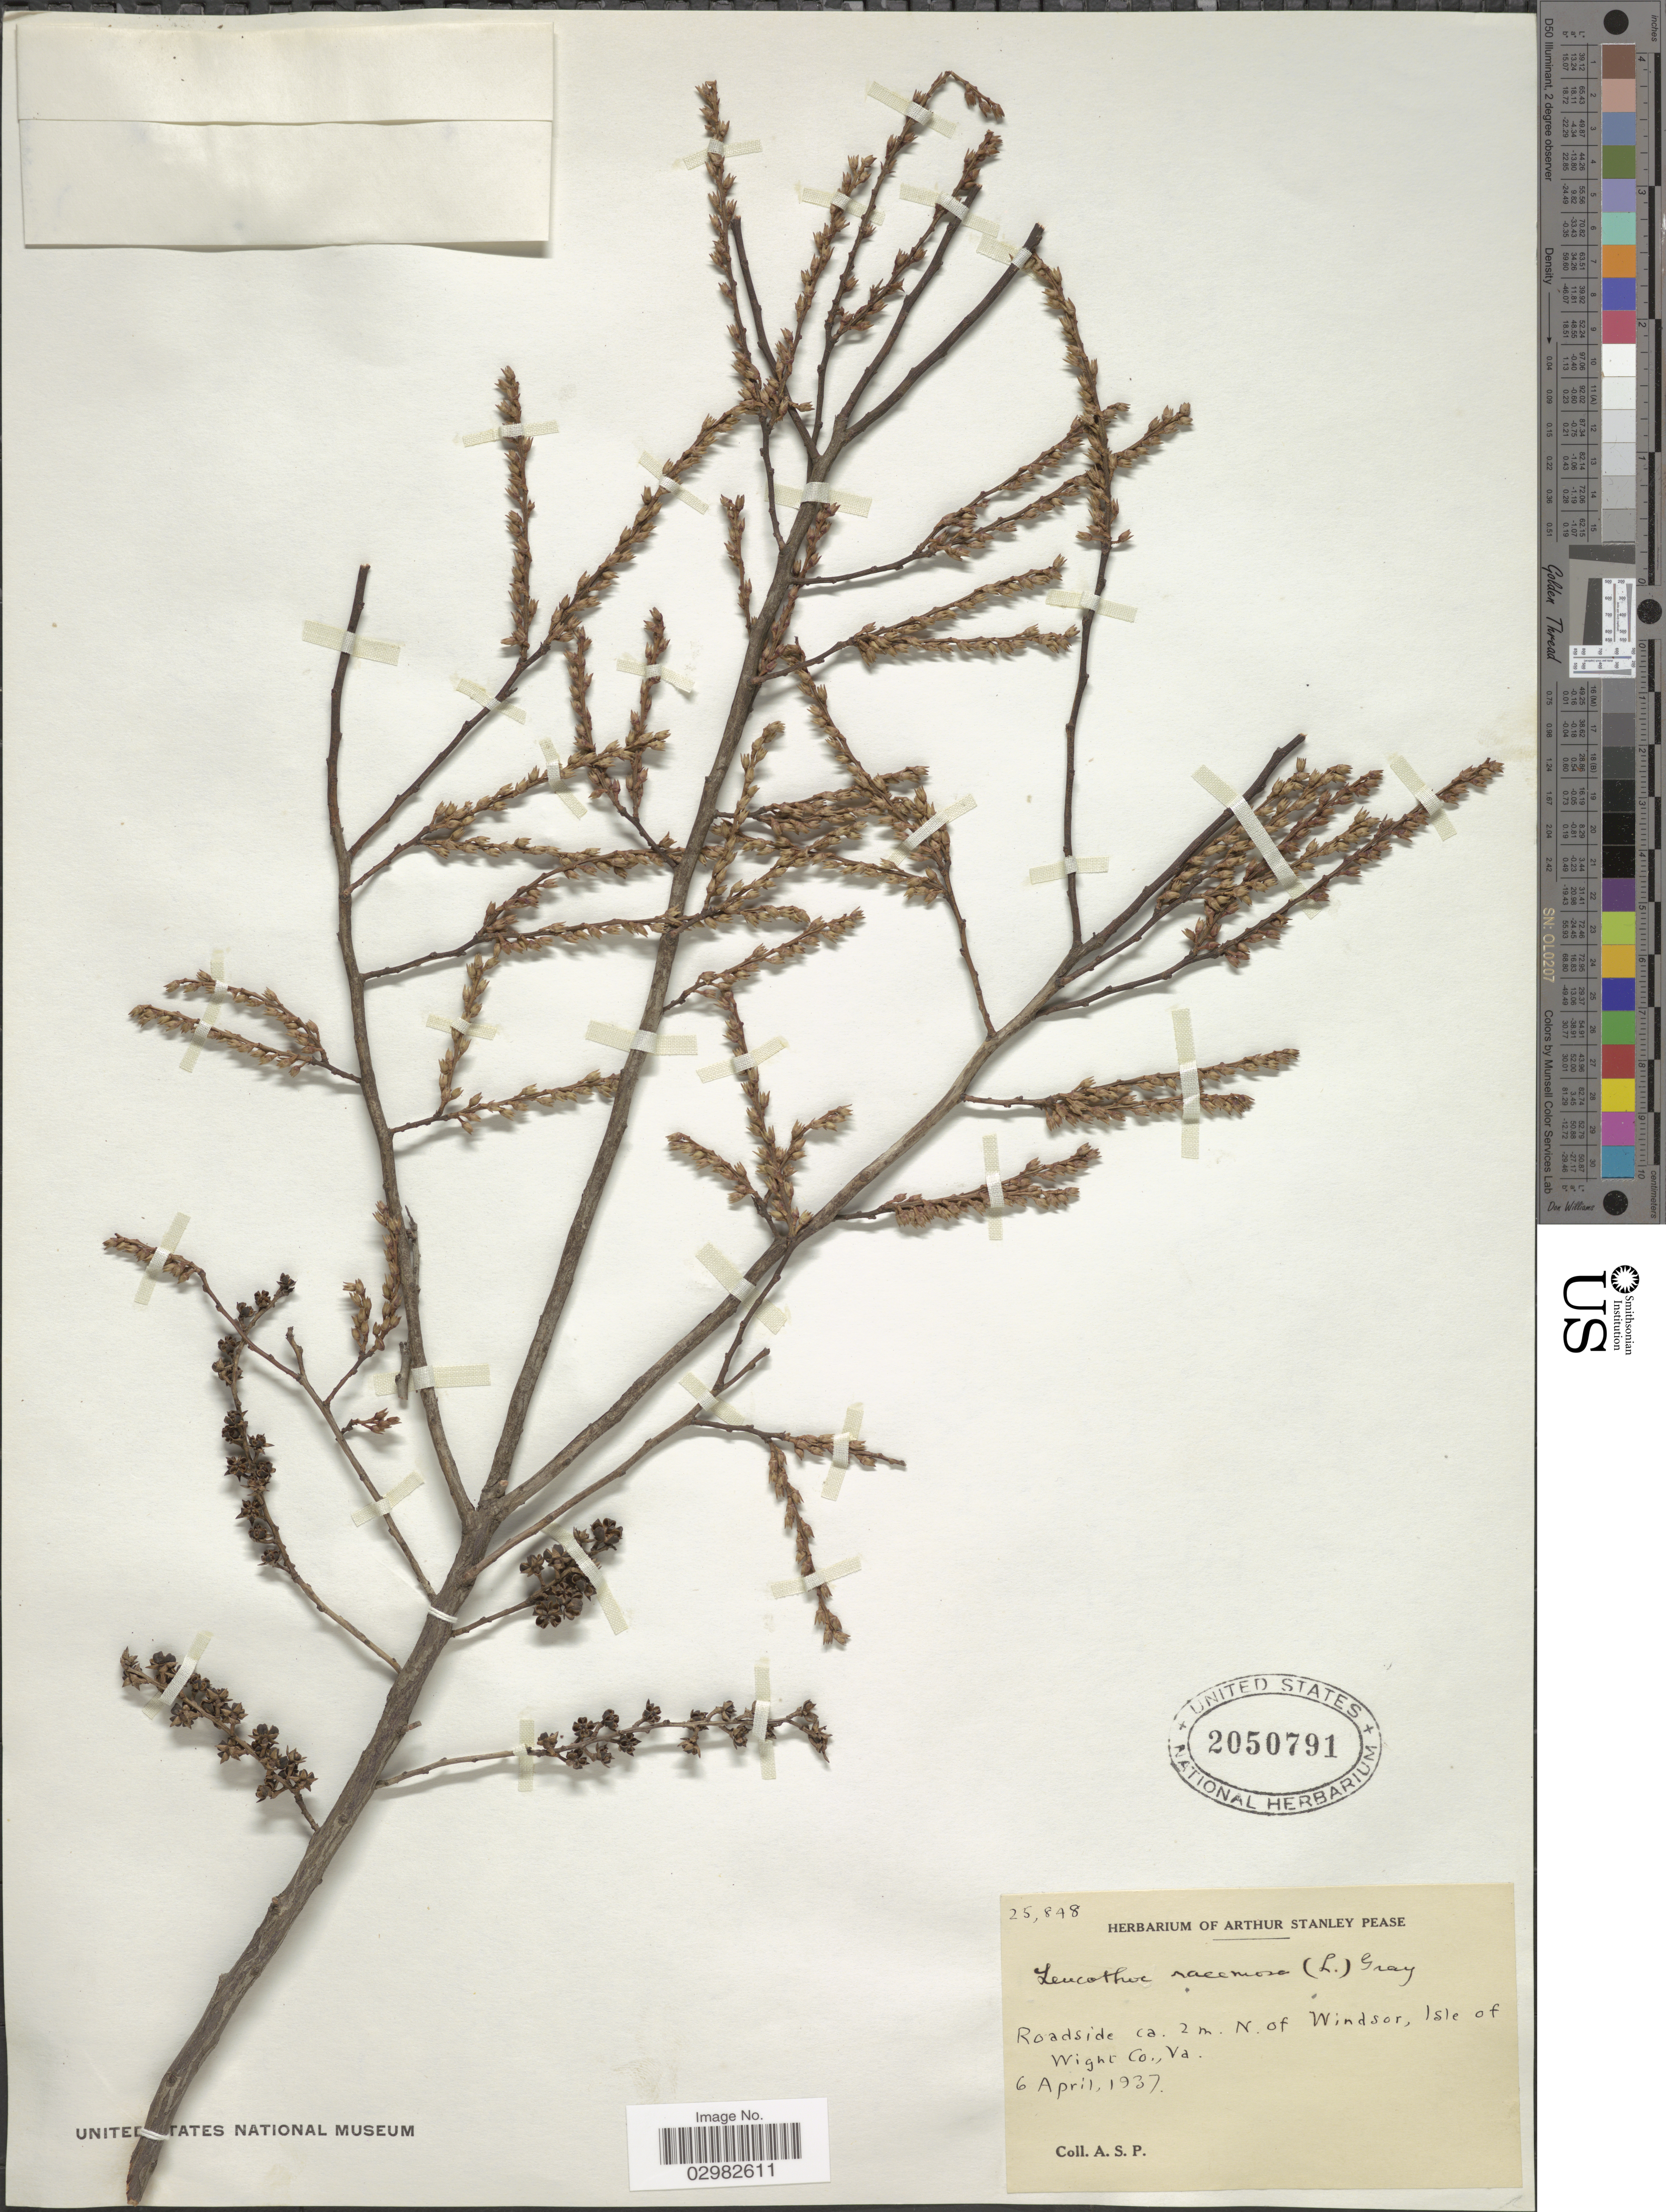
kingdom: Plantae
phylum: Tracheophyta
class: Magnoliopsida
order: Ericales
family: Ericaceae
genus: Leucothoe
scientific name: Leucothoë racemosa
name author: (L.) A. Gray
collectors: A. S. Pease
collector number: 25848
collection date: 1937-04-06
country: United States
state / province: Virginia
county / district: Isle of Wight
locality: Roadside ca. 2 m. N. of Windsor.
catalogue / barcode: US 2050791